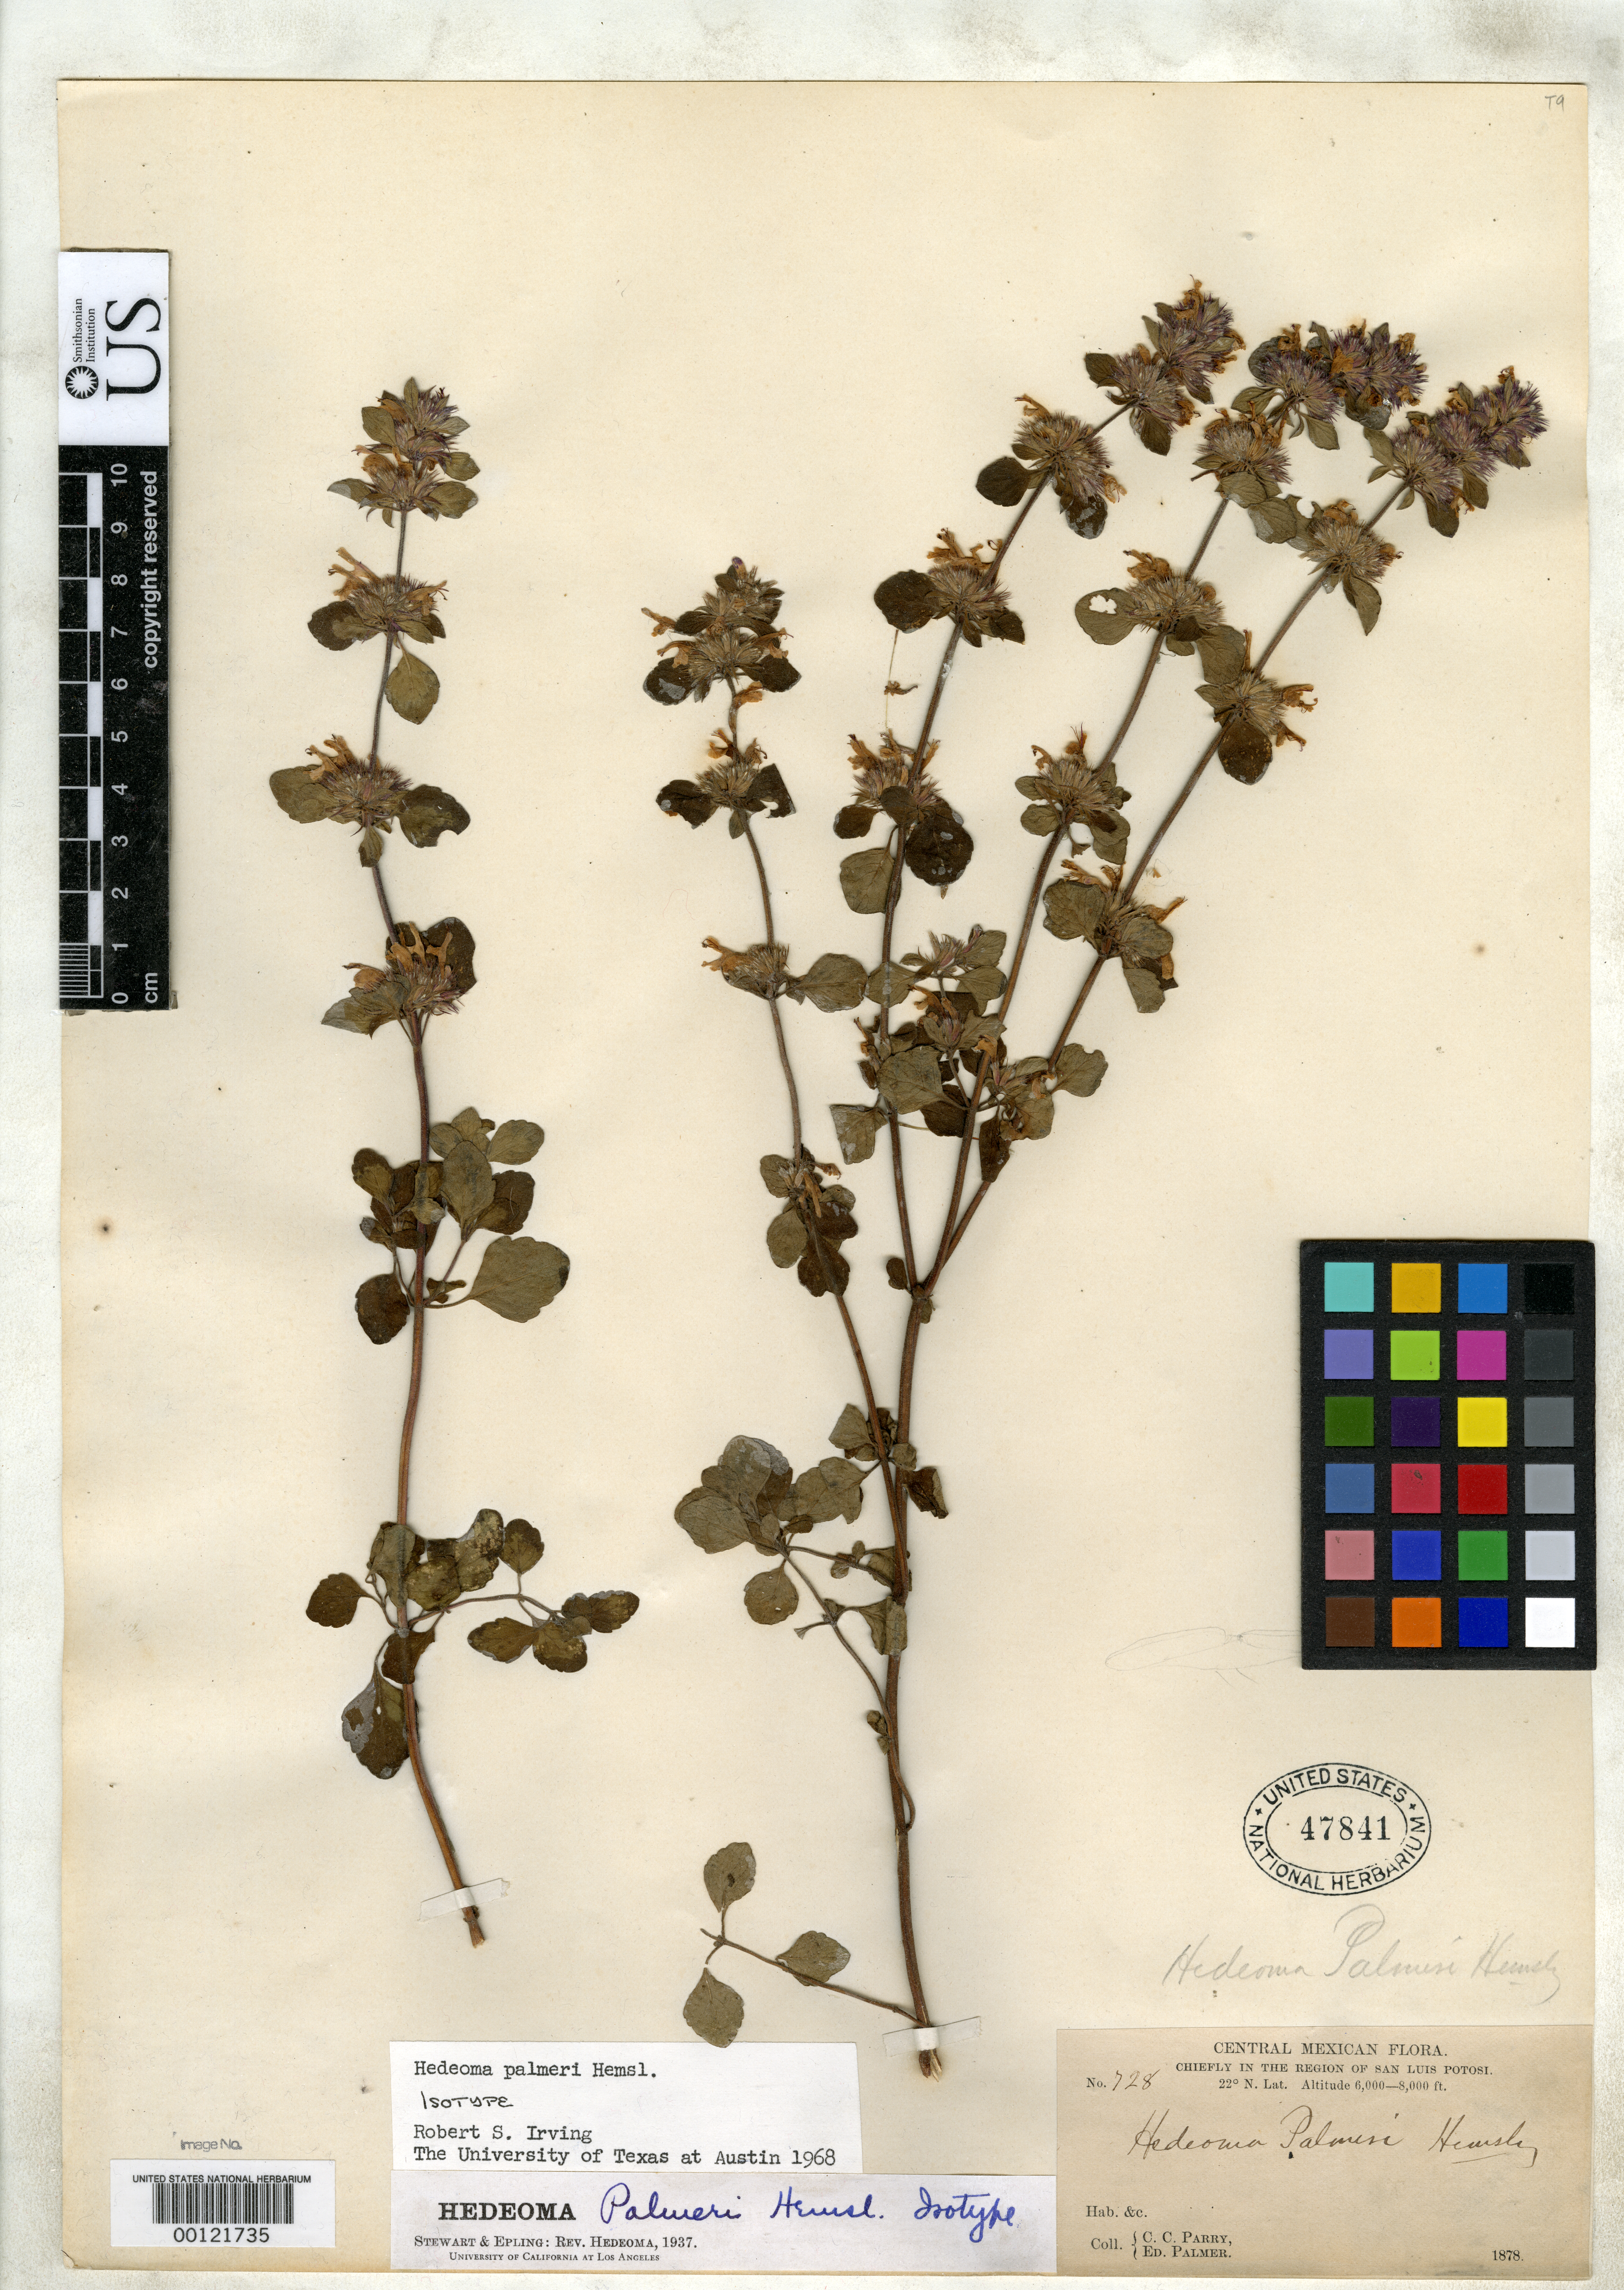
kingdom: Plantae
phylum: Tracheophyta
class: Magnoliopsida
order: Lamiales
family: Lamiaceae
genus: Hedeoma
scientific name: Hedeoma palmeri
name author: Hemsl.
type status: Isotype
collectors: C. C. Parry & E. Palmer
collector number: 728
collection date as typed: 1878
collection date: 1878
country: Mexico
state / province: San Luis Potosi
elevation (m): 1829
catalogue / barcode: US 47841